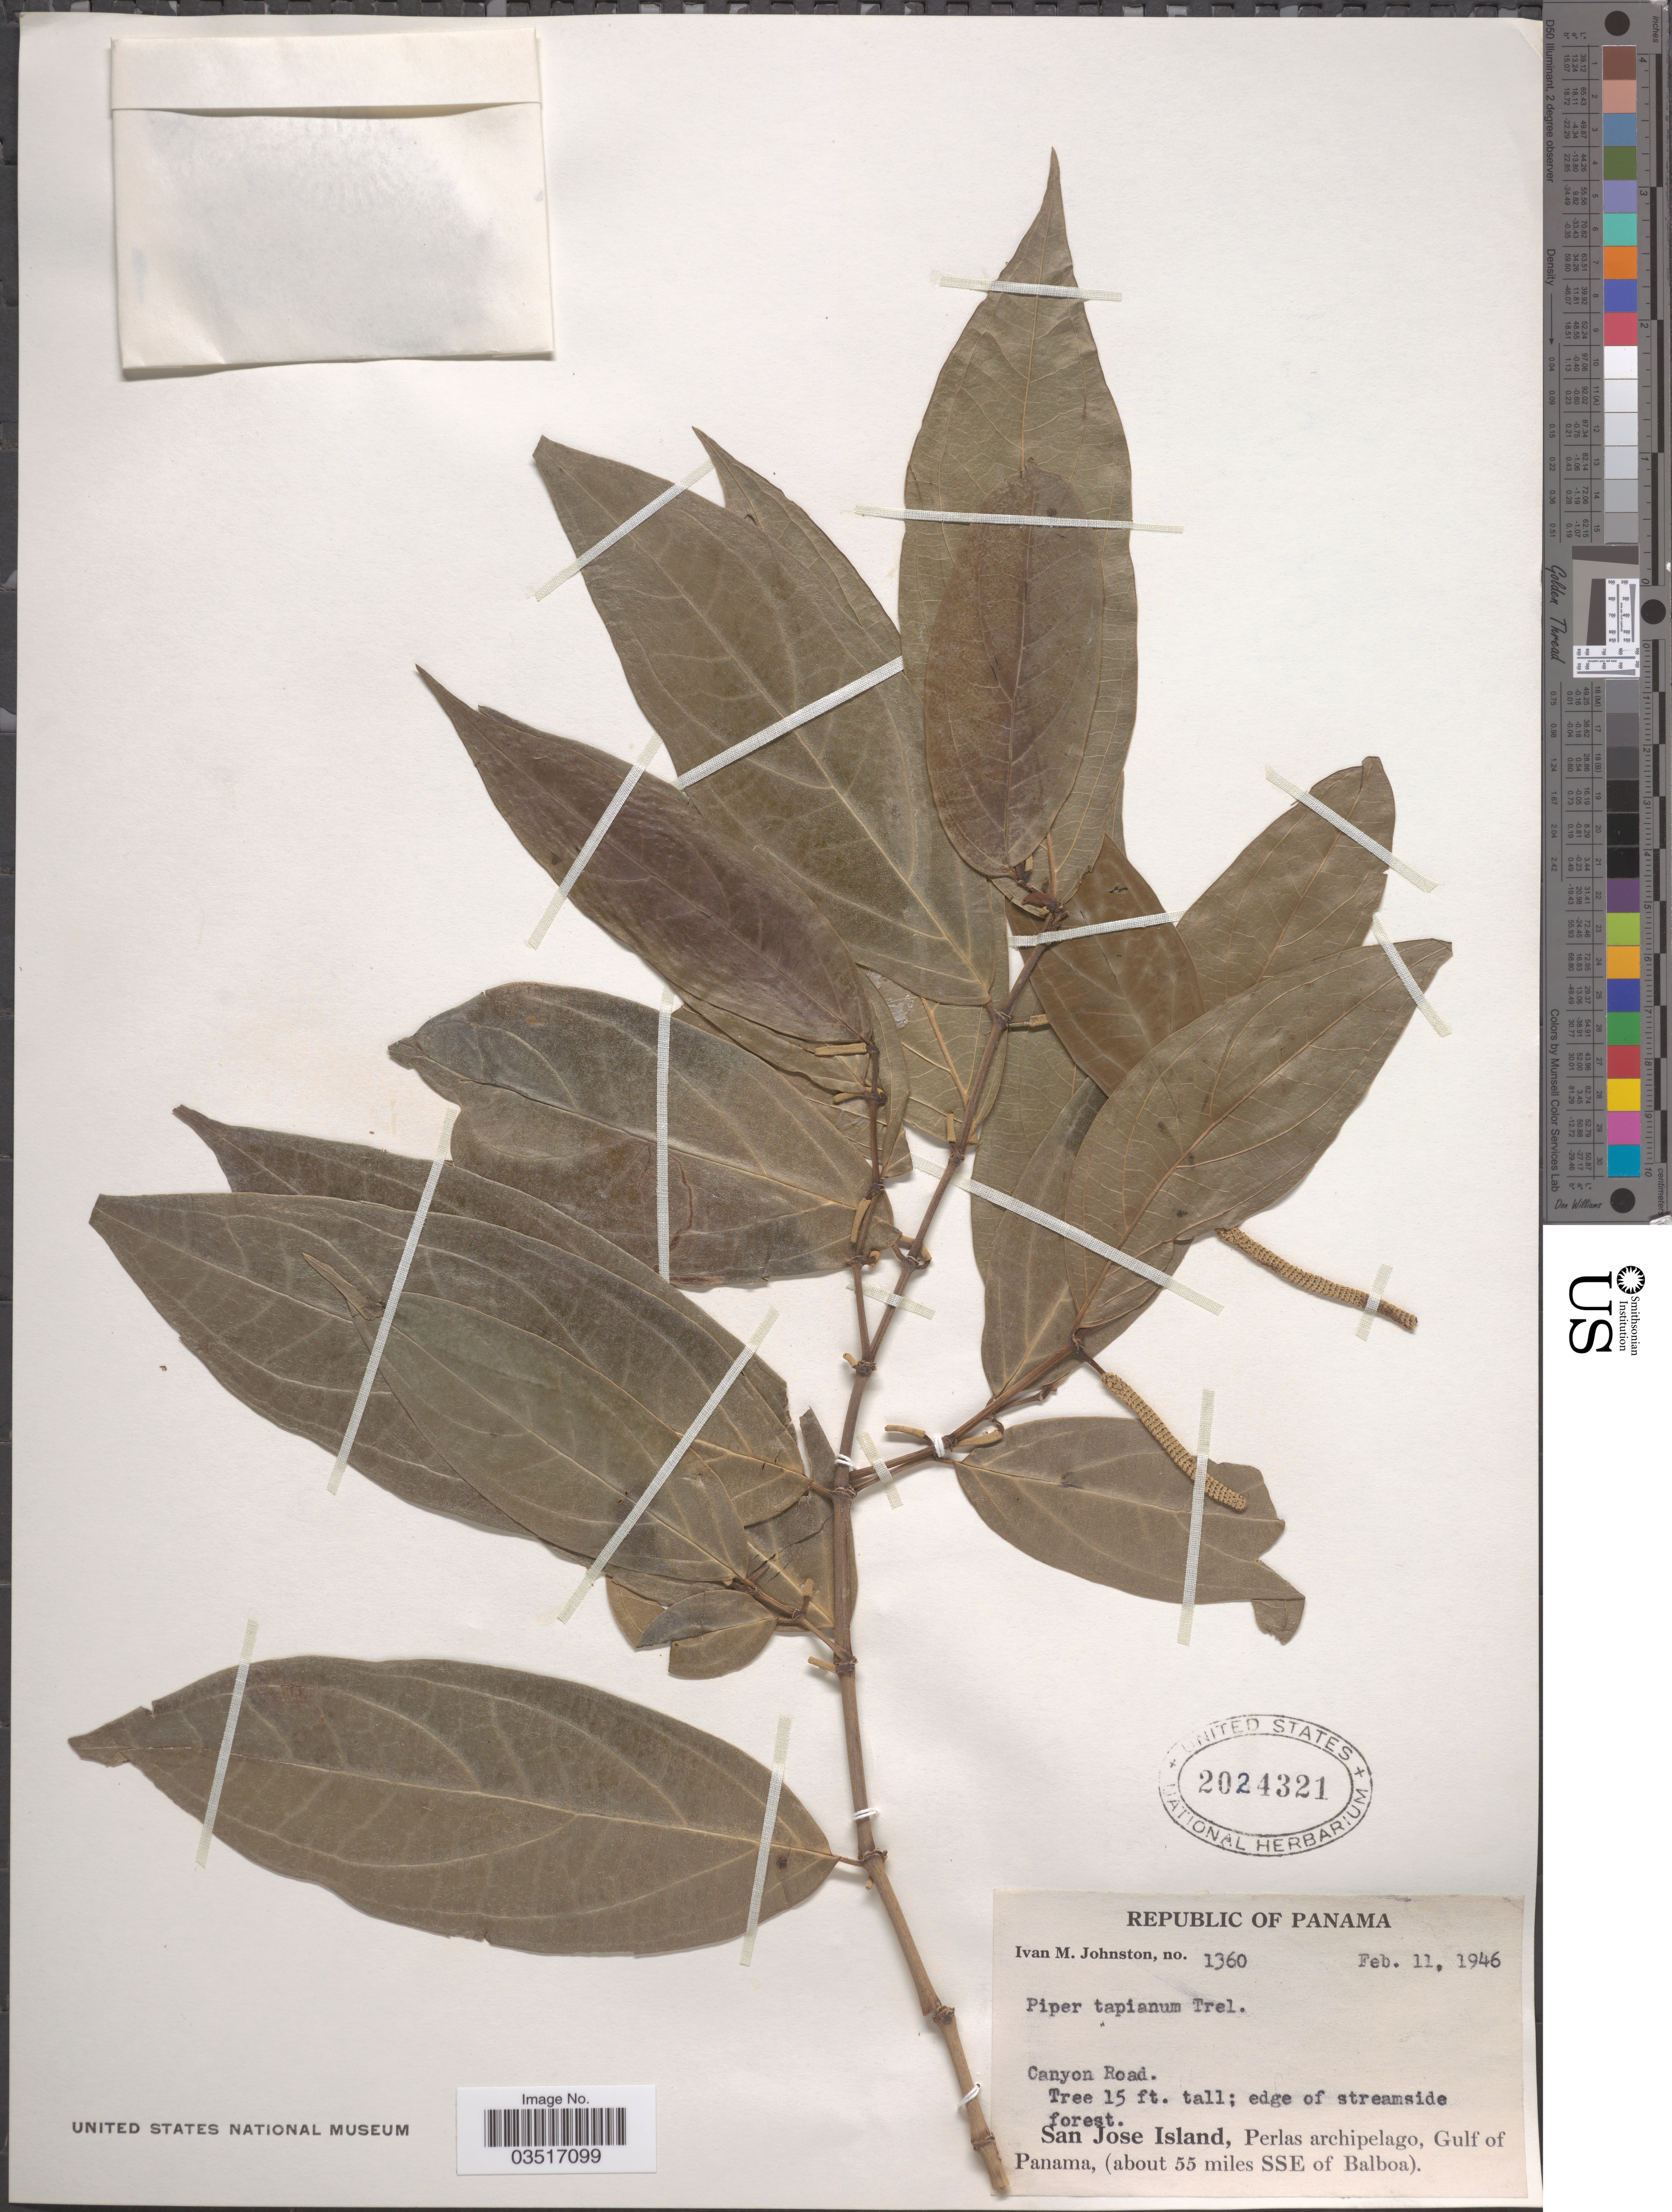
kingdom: Plantae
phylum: Tracheophyta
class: Magnoliopsida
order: Piperales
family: Piperaceae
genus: Piper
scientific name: Piper tapianum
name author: Trel.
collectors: I.M. Johnston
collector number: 1360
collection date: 1946-02-11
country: Panama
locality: Canyon Road. San Jose Island, Perlas archipelago, Gulf of Panama, (about 55 miles SSE of Balboa).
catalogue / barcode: US 2024321